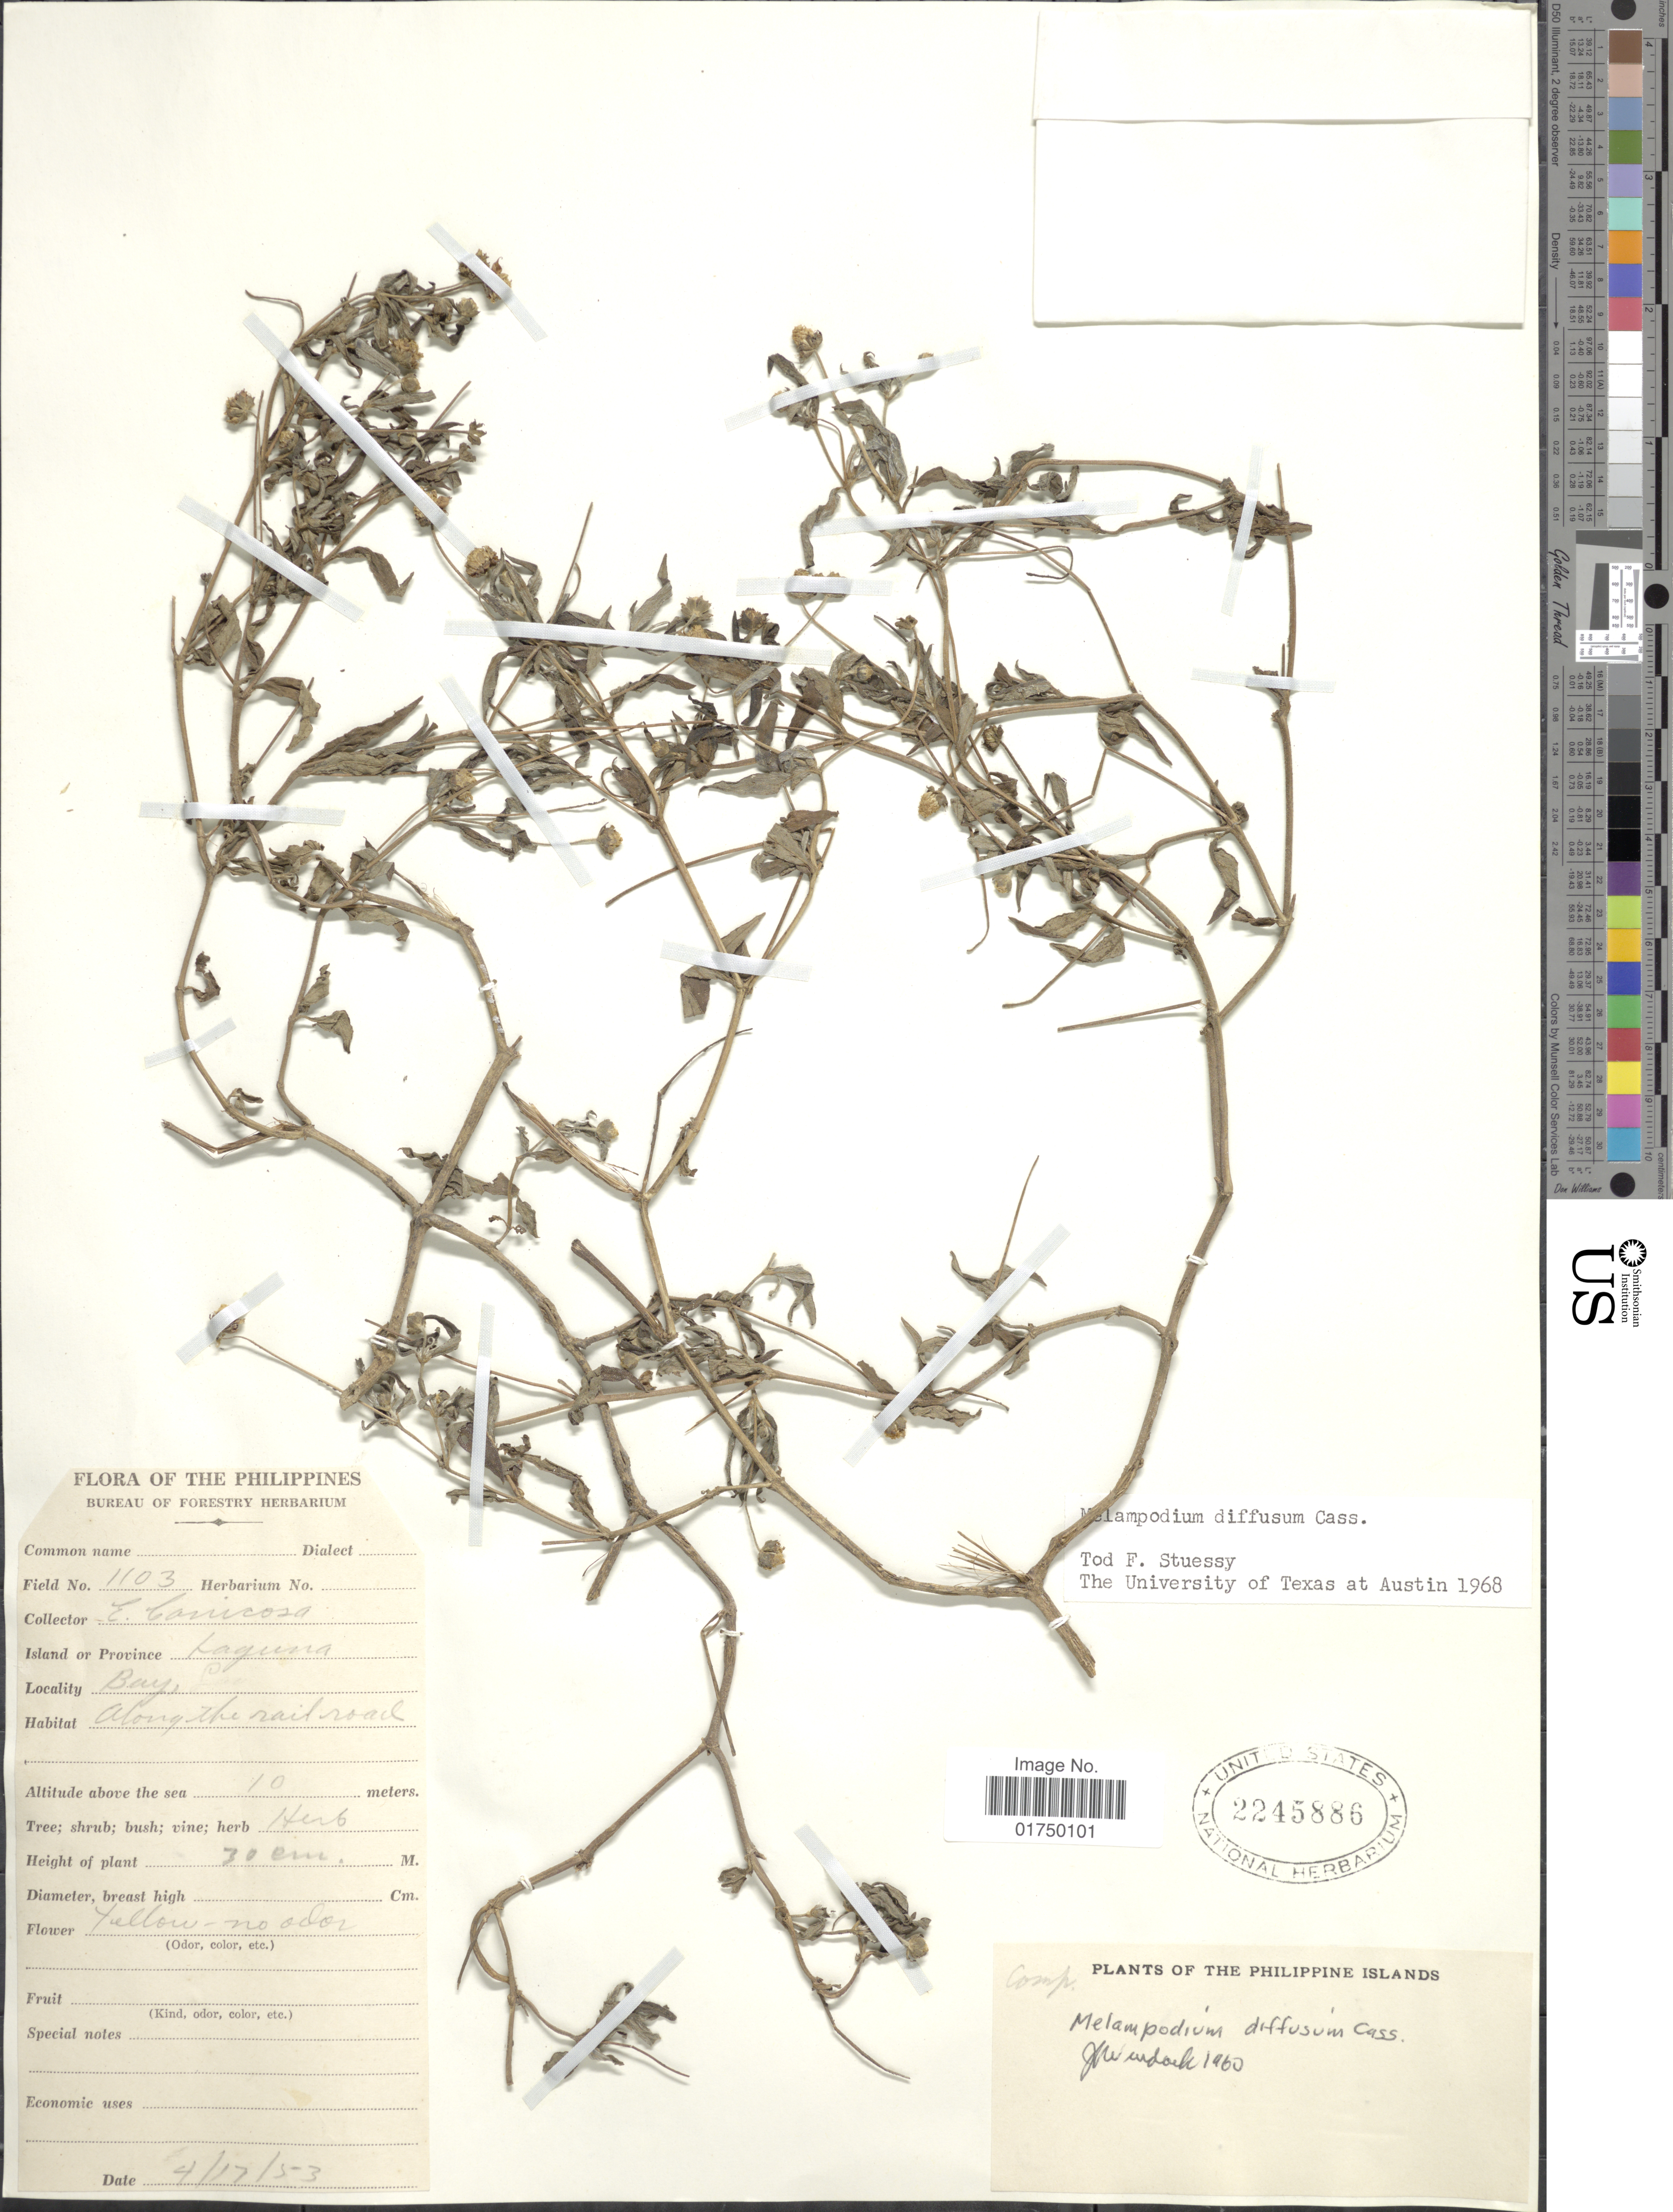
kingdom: Plantae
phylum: Tracheophyta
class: Magnoliopsida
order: Asterales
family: Asteraceae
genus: Melampodium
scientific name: Melampodium diffusum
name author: Cass.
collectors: E. Canicosa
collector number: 1103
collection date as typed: Transcribed d/m/y: 17/4/53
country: Philippines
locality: Philippine Islands. Island or Province Laguna. Bay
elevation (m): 10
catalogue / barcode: US 2245886